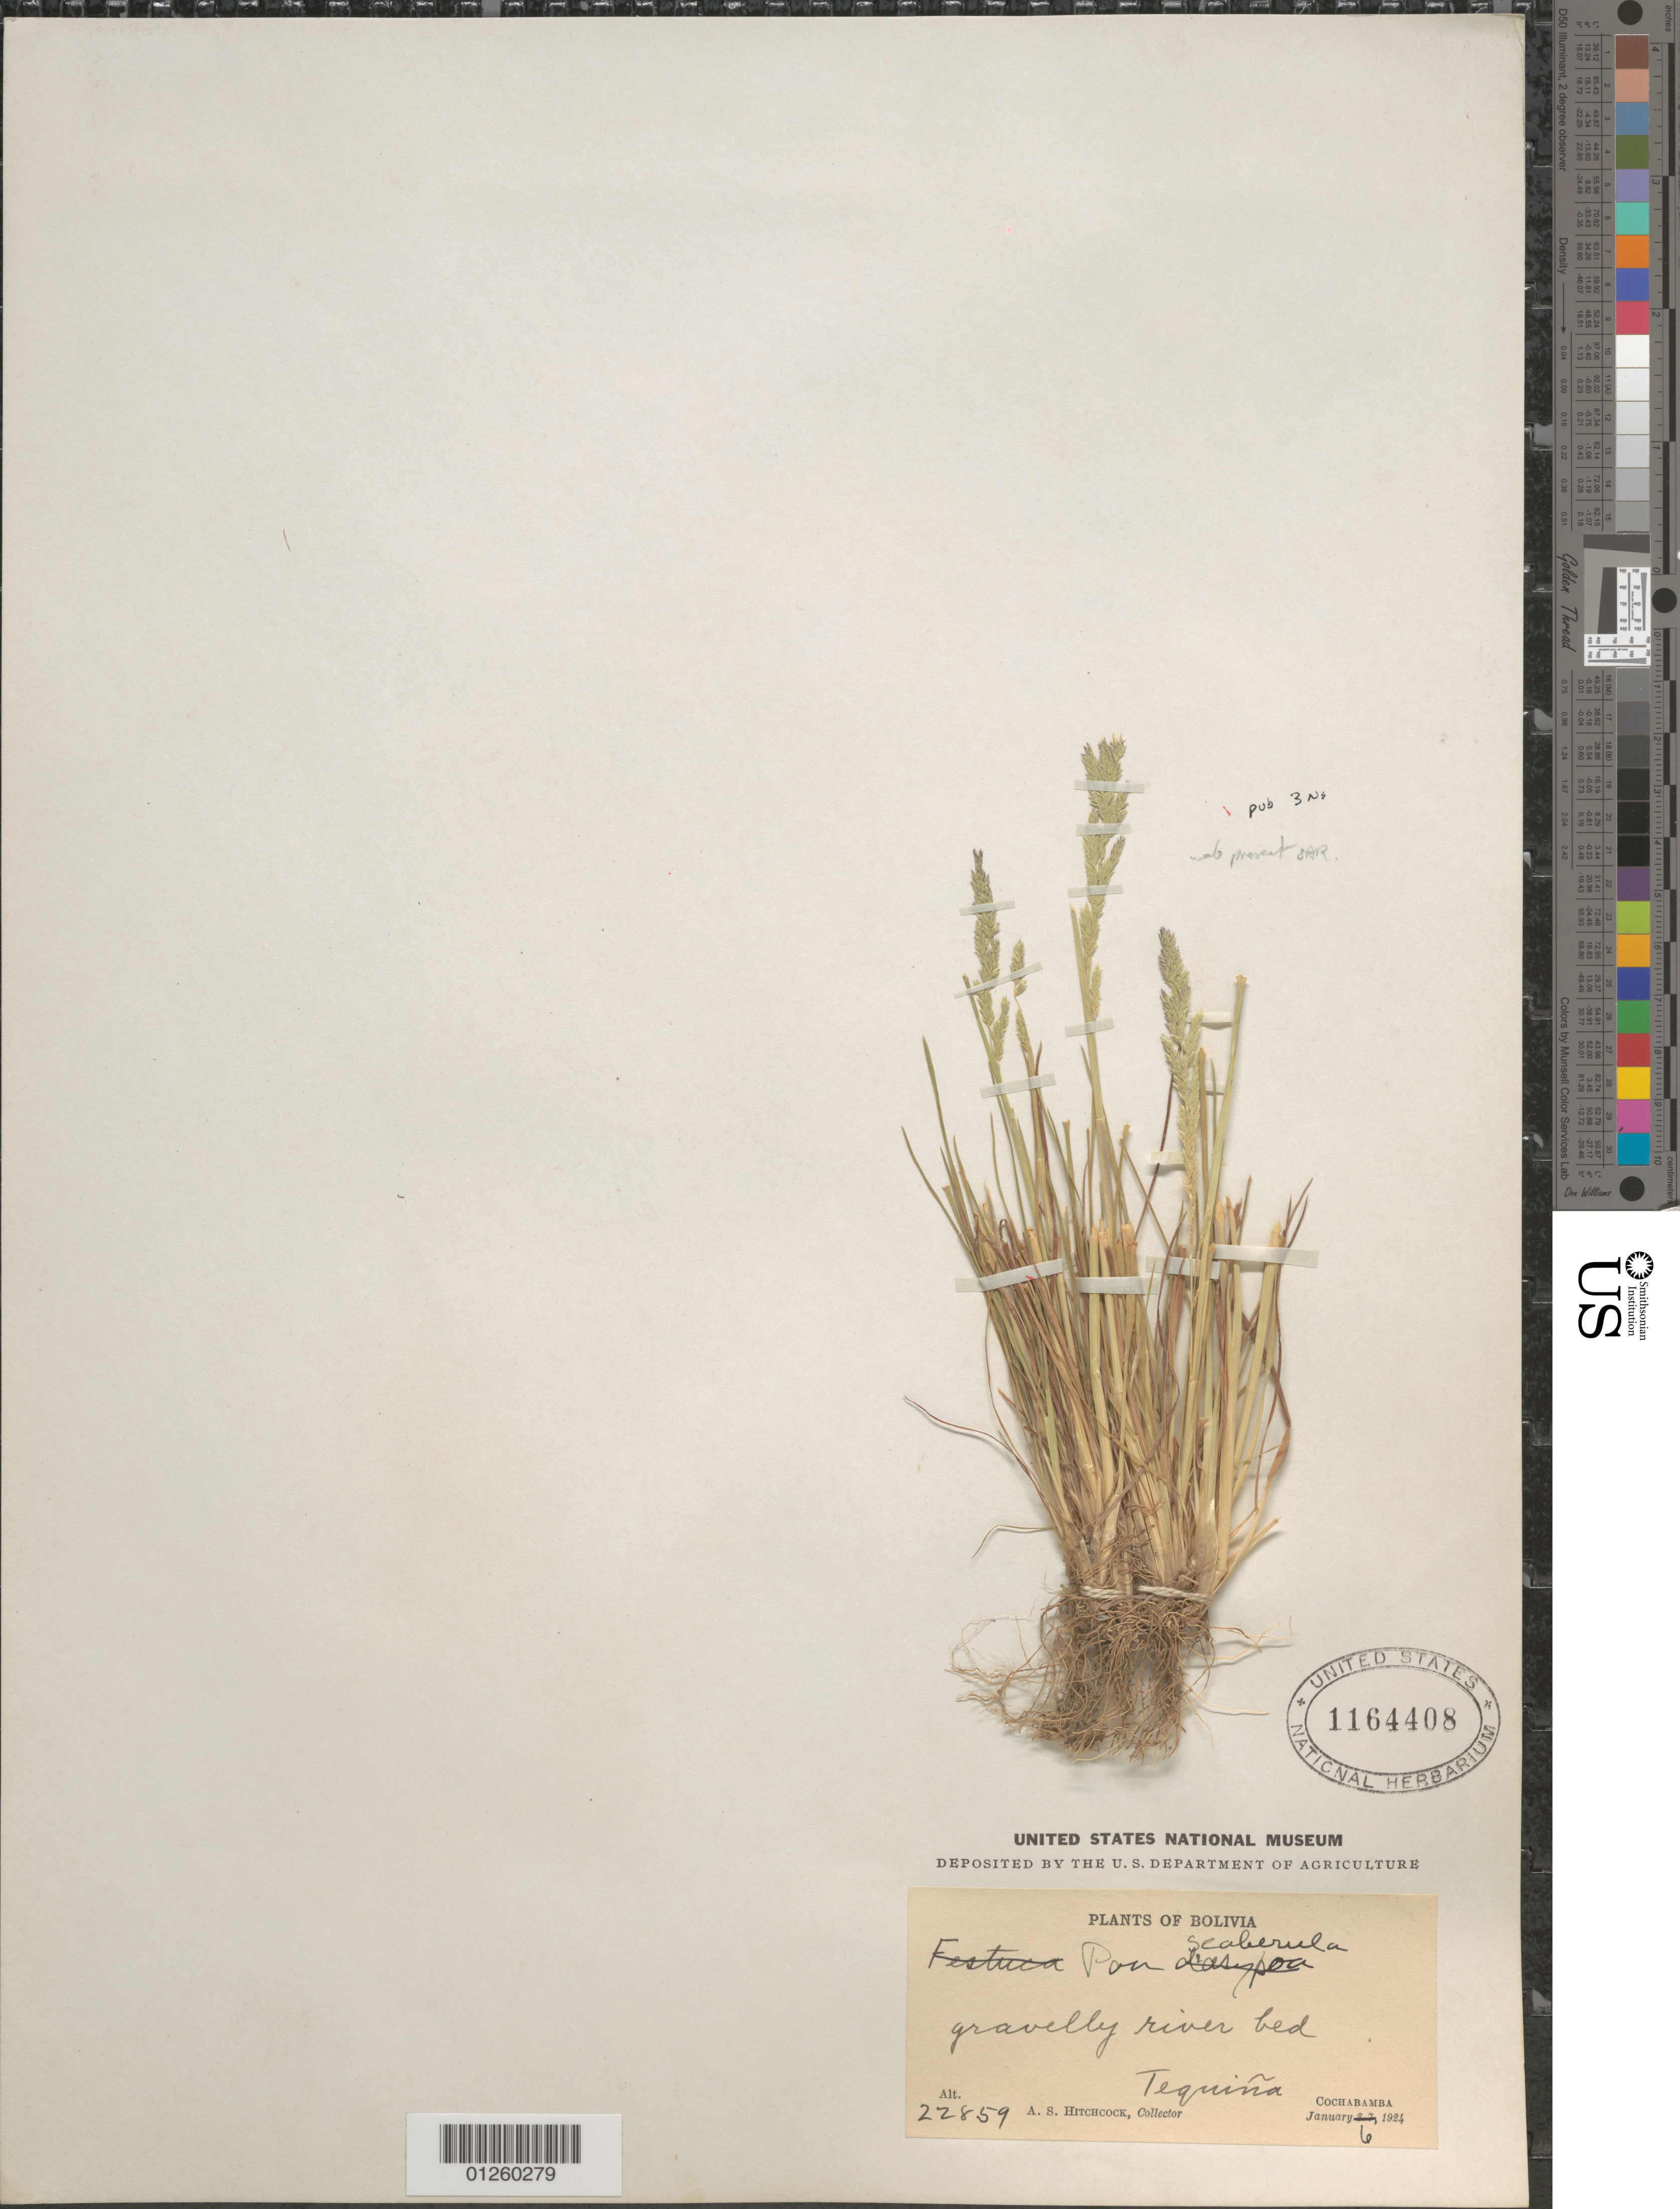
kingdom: Plantae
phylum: Tracheophyta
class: Liliopsida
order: Poales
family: Poaceae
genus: Poa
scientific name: Poa scaberula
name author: Hook. f.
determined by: Soreng, Robert J., Research Associate (BOT), Smithsonian Institution - National Museum of Natural History (UNITED STATES)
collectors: A. S. Hitchcock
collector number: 22859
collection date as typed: January 6, 1924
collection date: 1924-01-06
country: Bolivia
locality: Cochabamba, Tequiña.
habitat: gravelly river bed.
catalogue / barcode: US 1164408